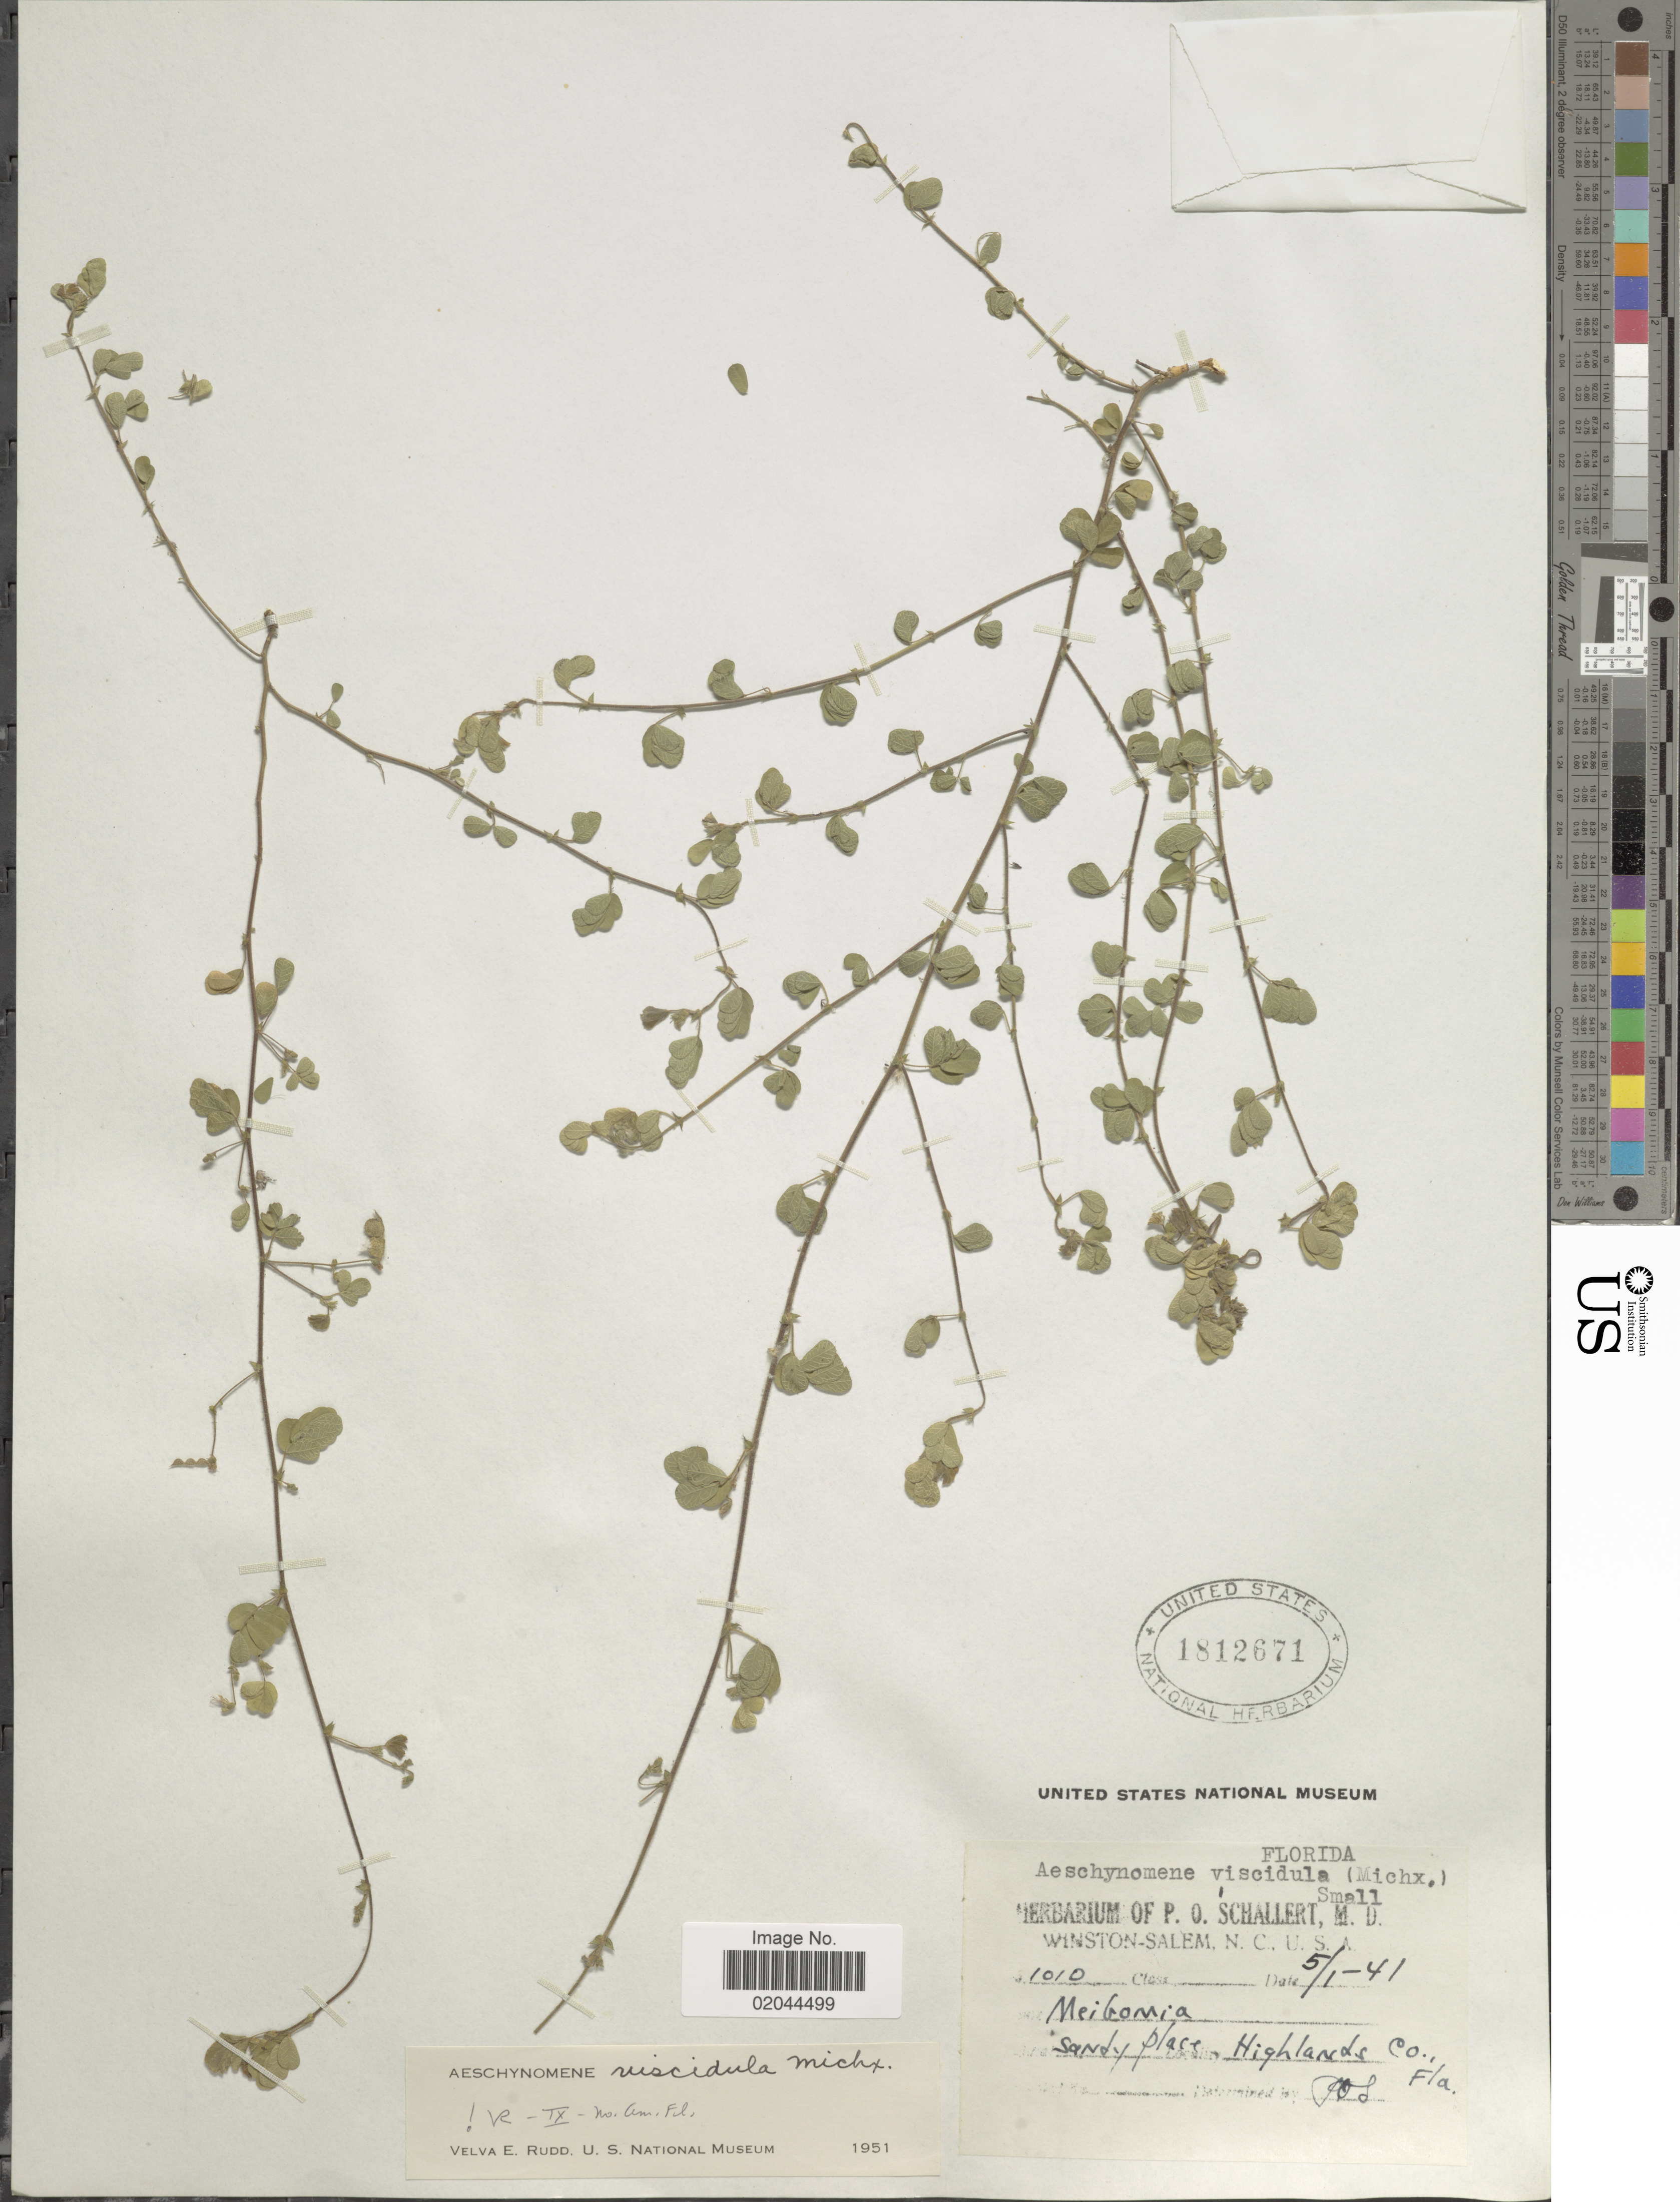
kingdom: Plantae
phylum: Tracheophyta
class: Magnoliopsida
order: Fabales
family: Fabaceae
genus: Aeschynomene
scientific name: Aeschynomene viscidula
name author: Michx.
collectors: P. Schallert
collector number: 1010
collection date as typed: Transcribed d/m/y: 1/5/41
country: United States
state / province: Florida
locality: Highlands Co.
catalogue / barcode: US 1812671